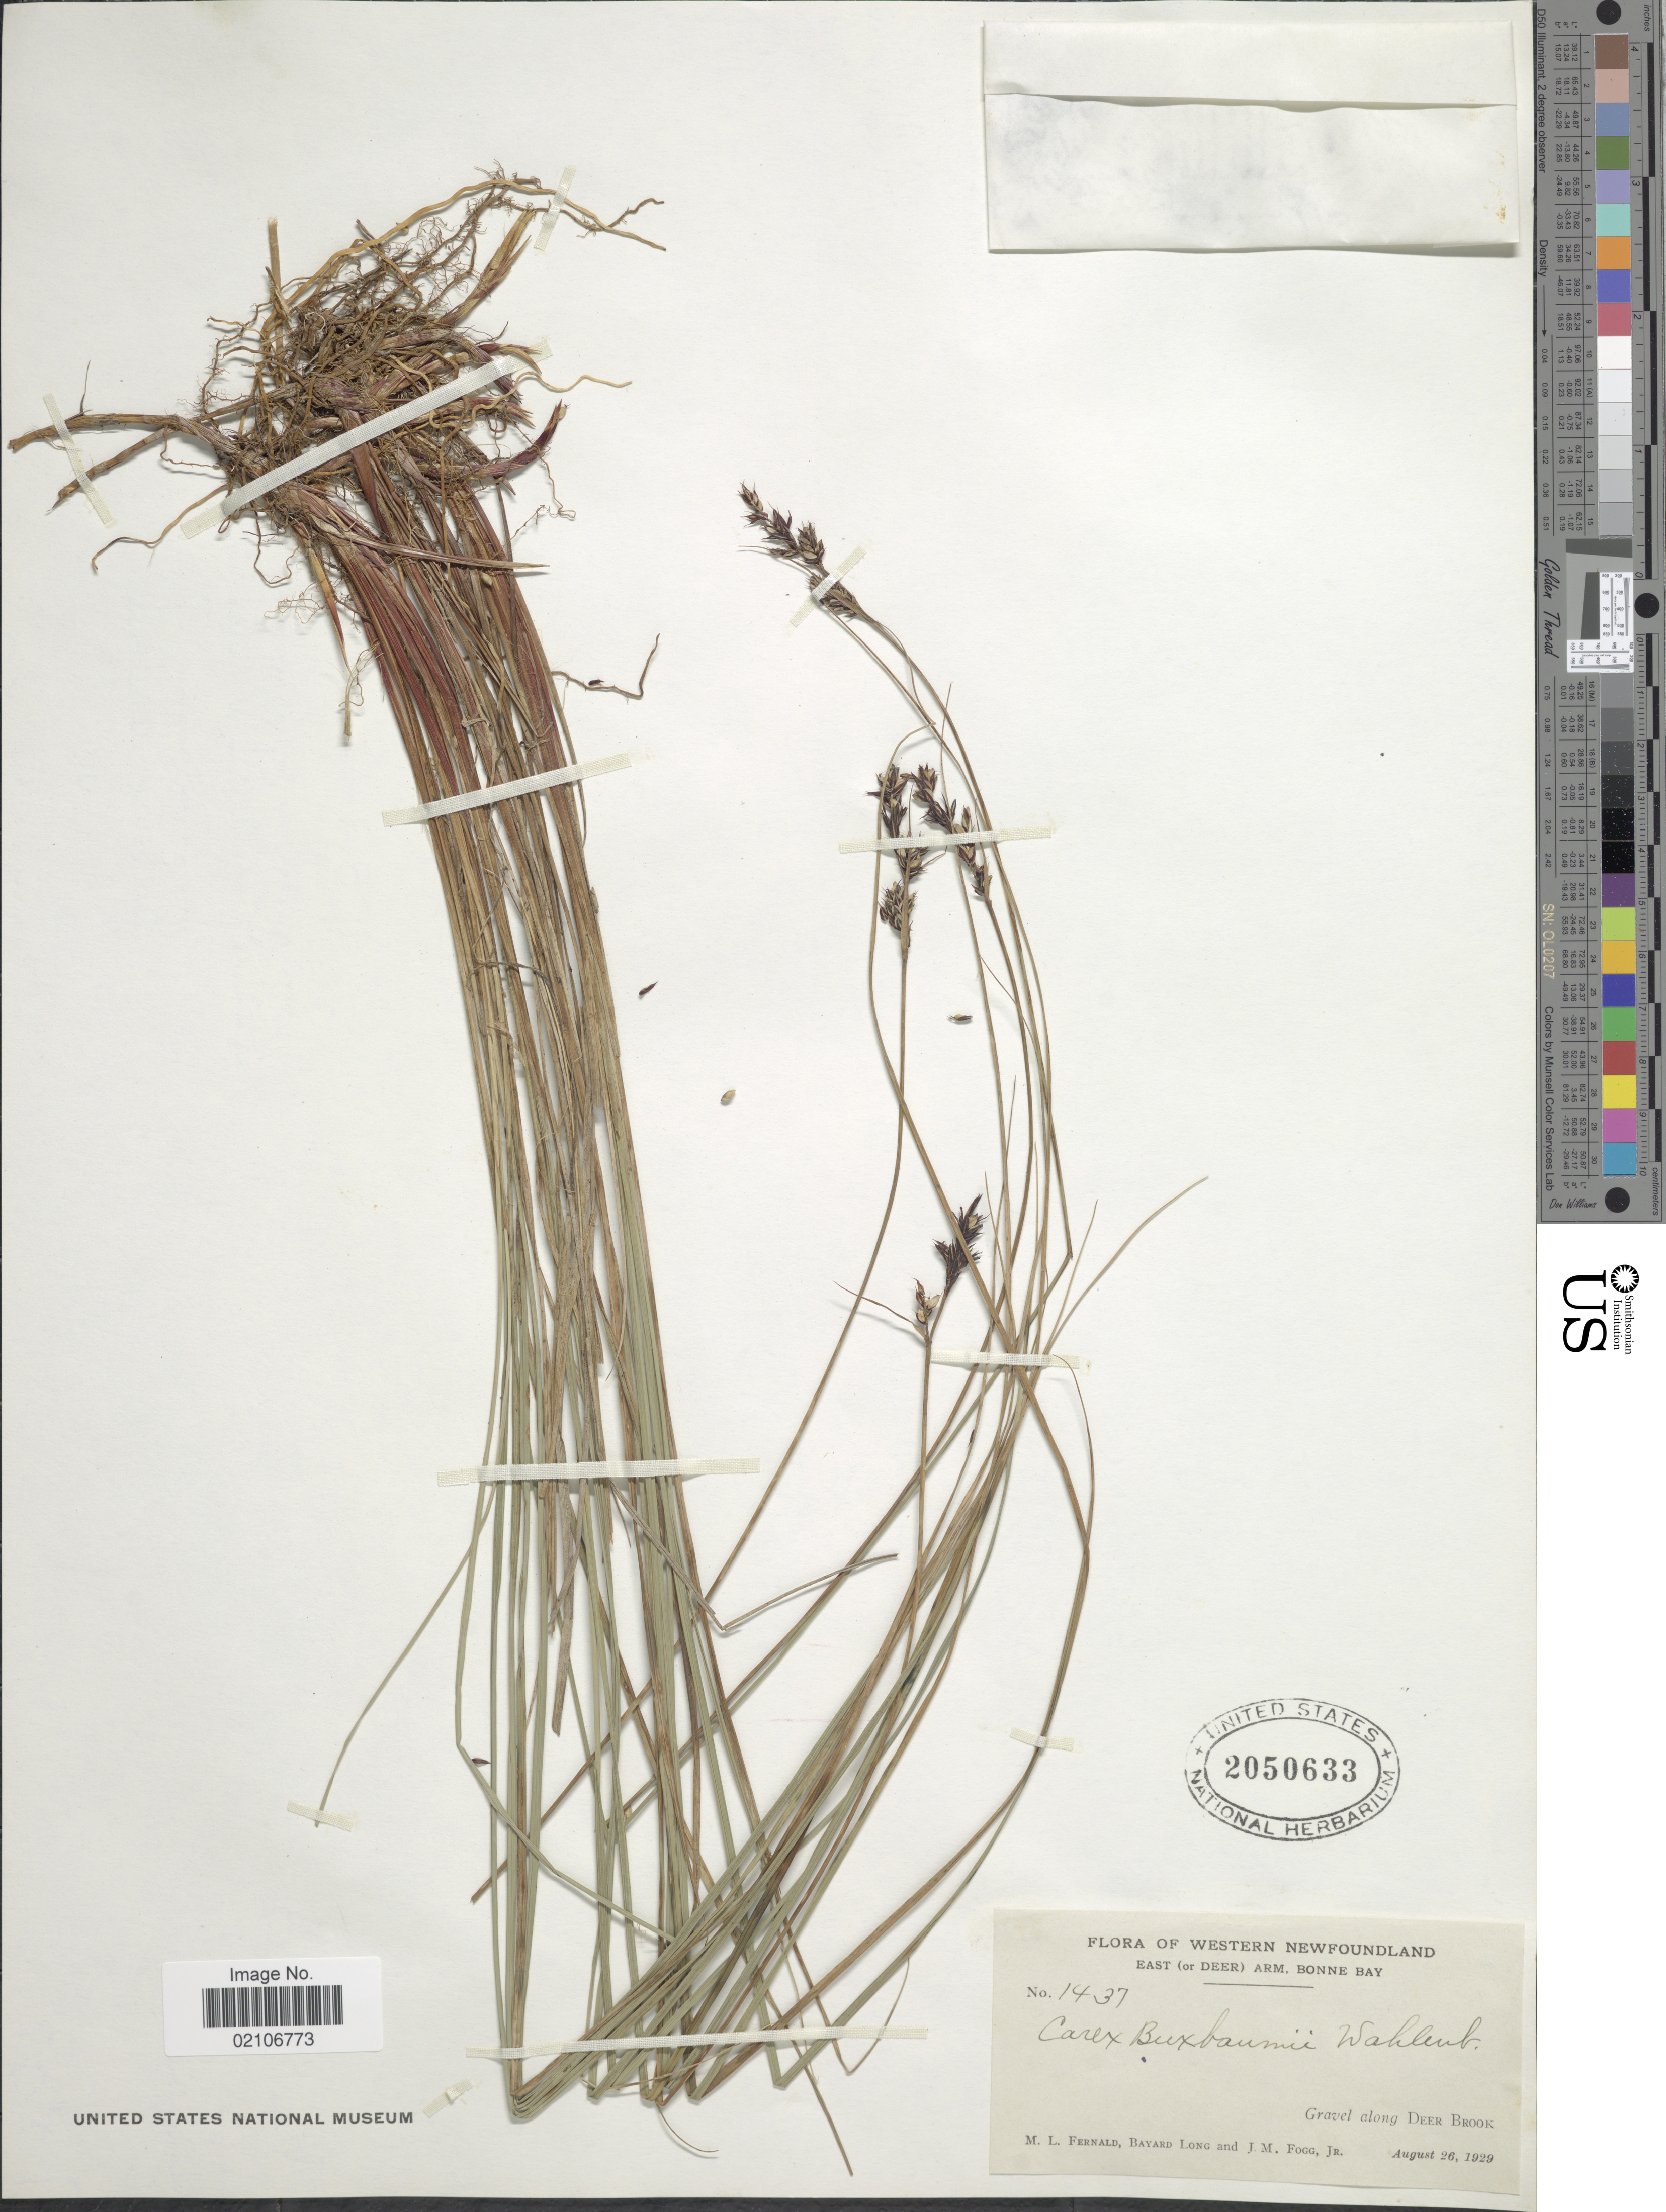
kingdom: Plantae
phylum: Tracheophyta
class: Liliopsida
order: Poales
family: Cyperaceae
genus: Carex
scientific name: Carex buxbaumii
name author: Wahlenb.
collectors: M. L. Fernald, B. Long & J. Fogg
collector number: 1437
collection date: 1929-08-26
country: Canada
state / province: Newfoundland and Labrador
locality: Western Newfounland, East (or Deer) Arm, Bonne Bay, Gravel along Deer Brook.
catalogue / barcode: US 2050633